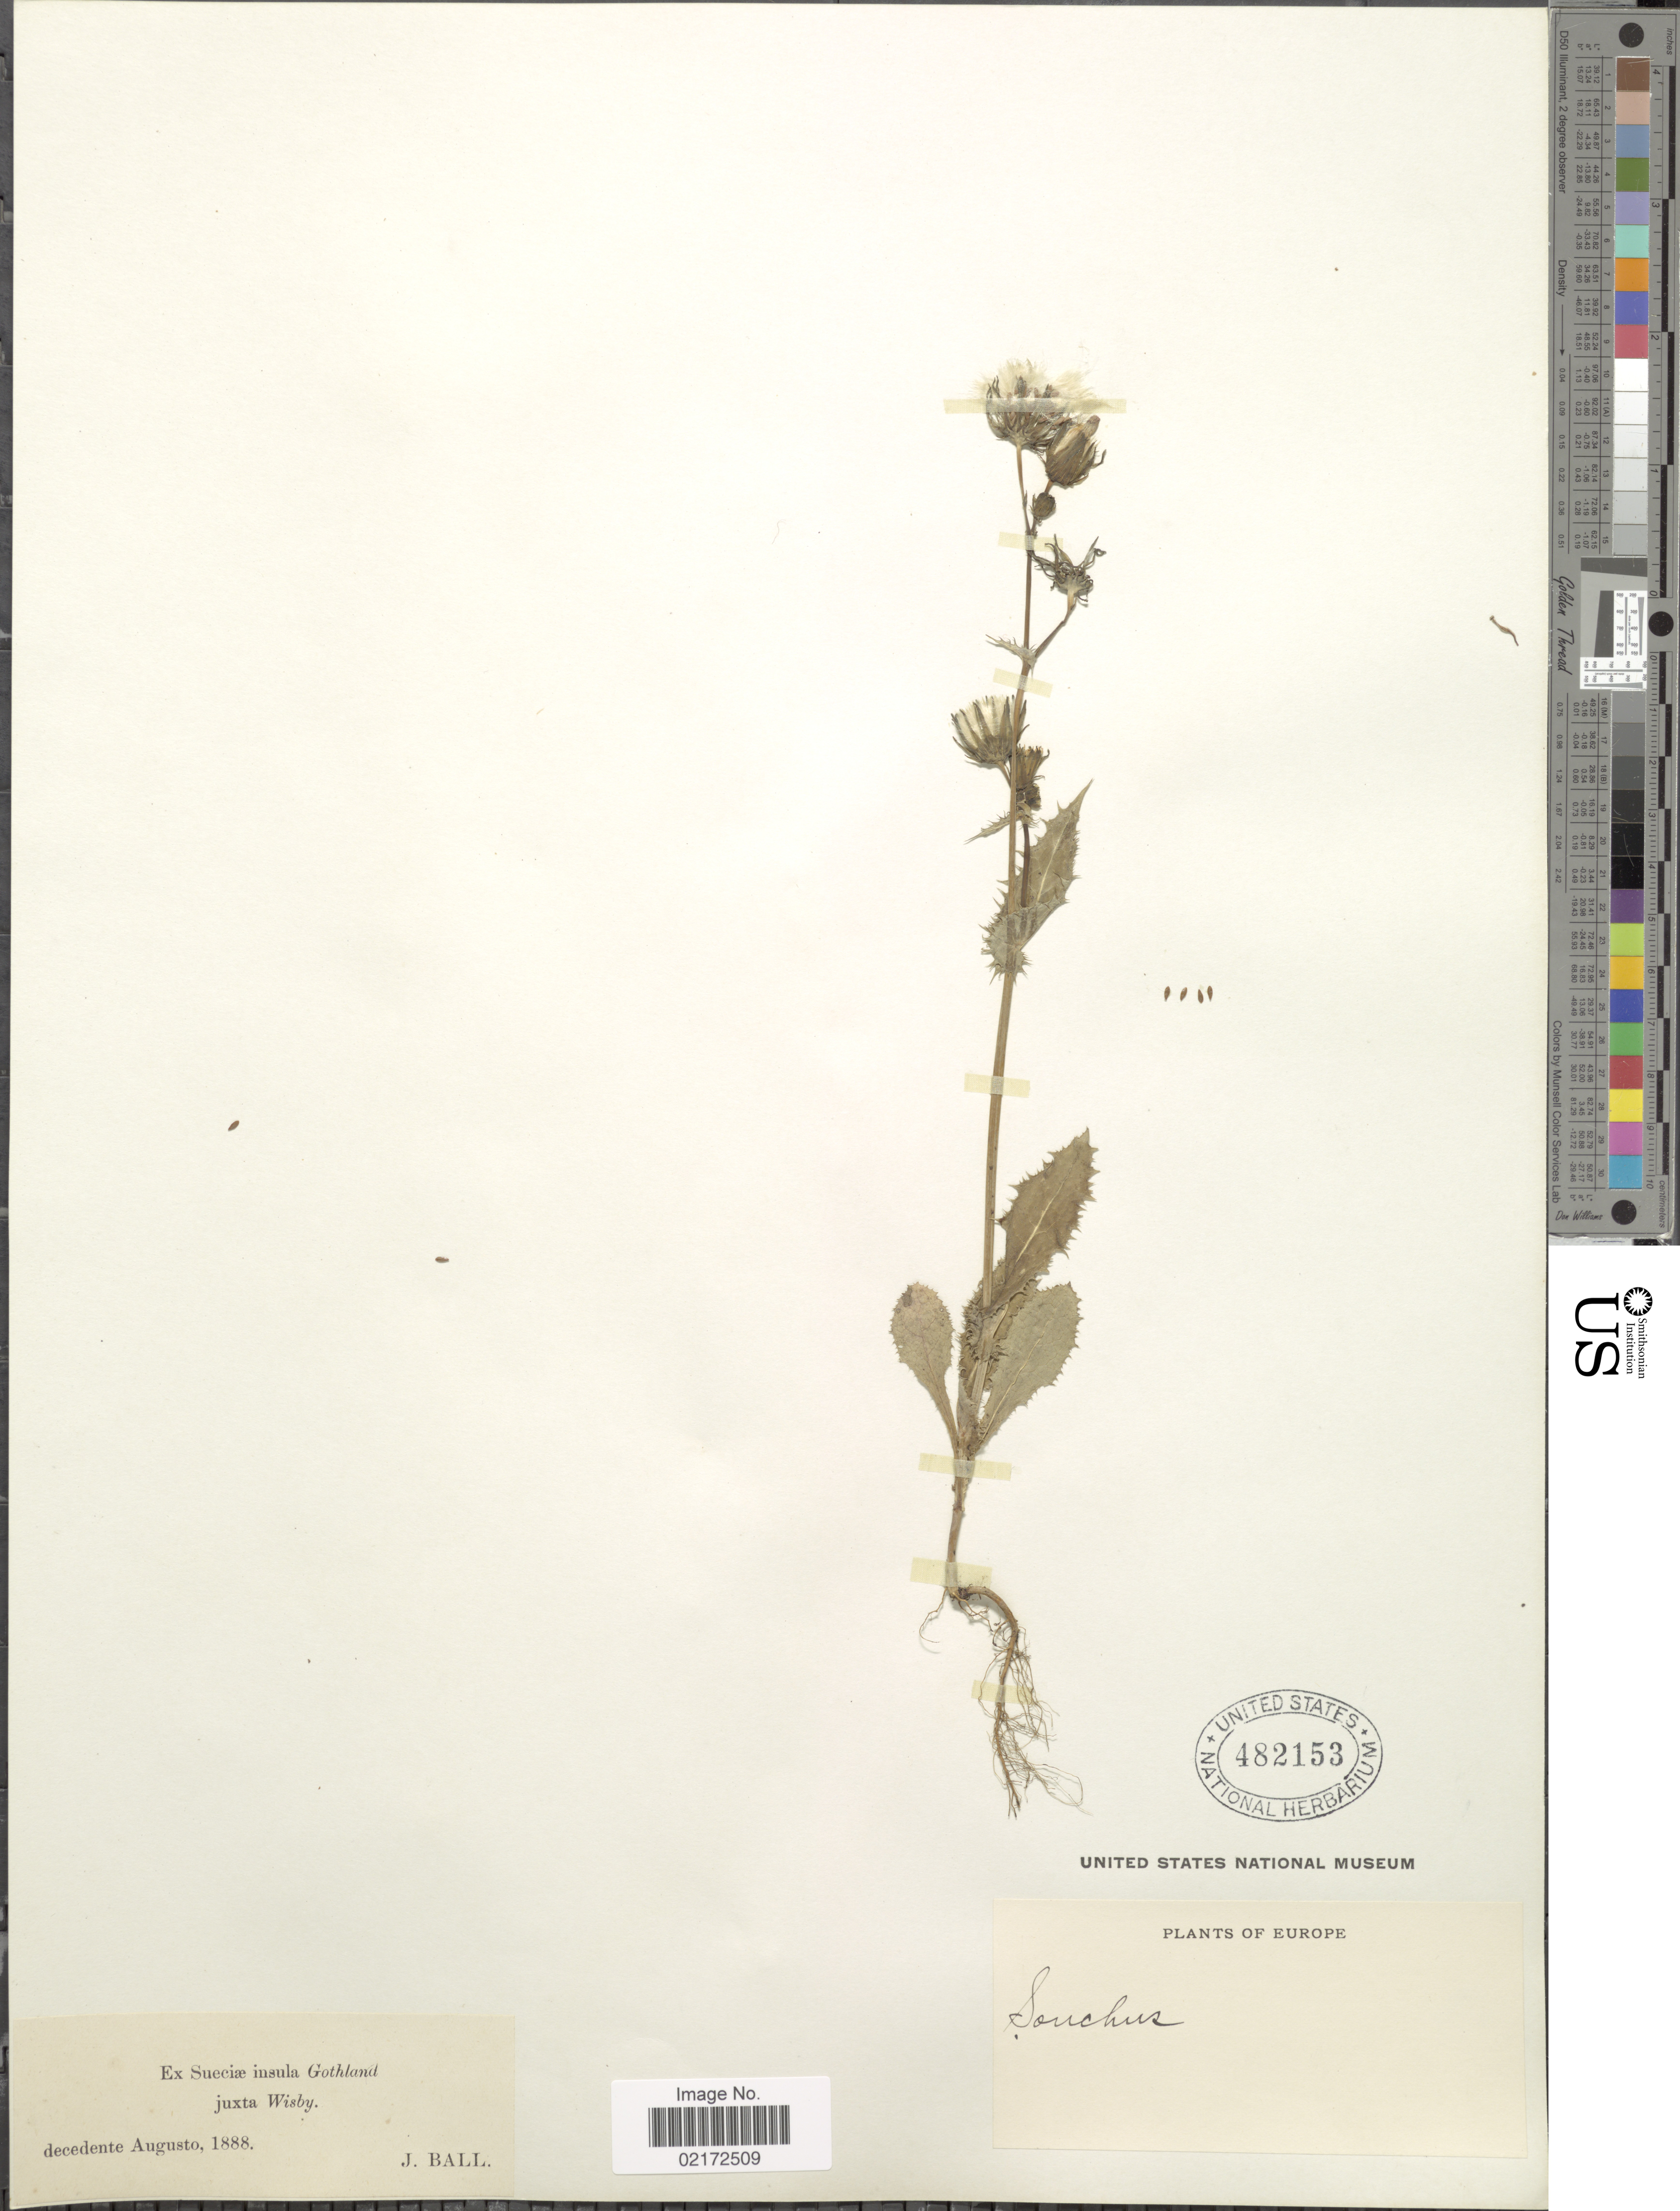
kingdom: Plantae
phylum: Tracheophyta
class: Magnoliopsida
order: Asterales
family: Asteraceae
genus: Sonchus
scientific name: Sonchus sp.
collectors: J. Ball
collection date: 1888-08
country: Sweden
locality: Ex Sueciæ insula Gothland juxta Wisby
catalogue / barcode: US 482153